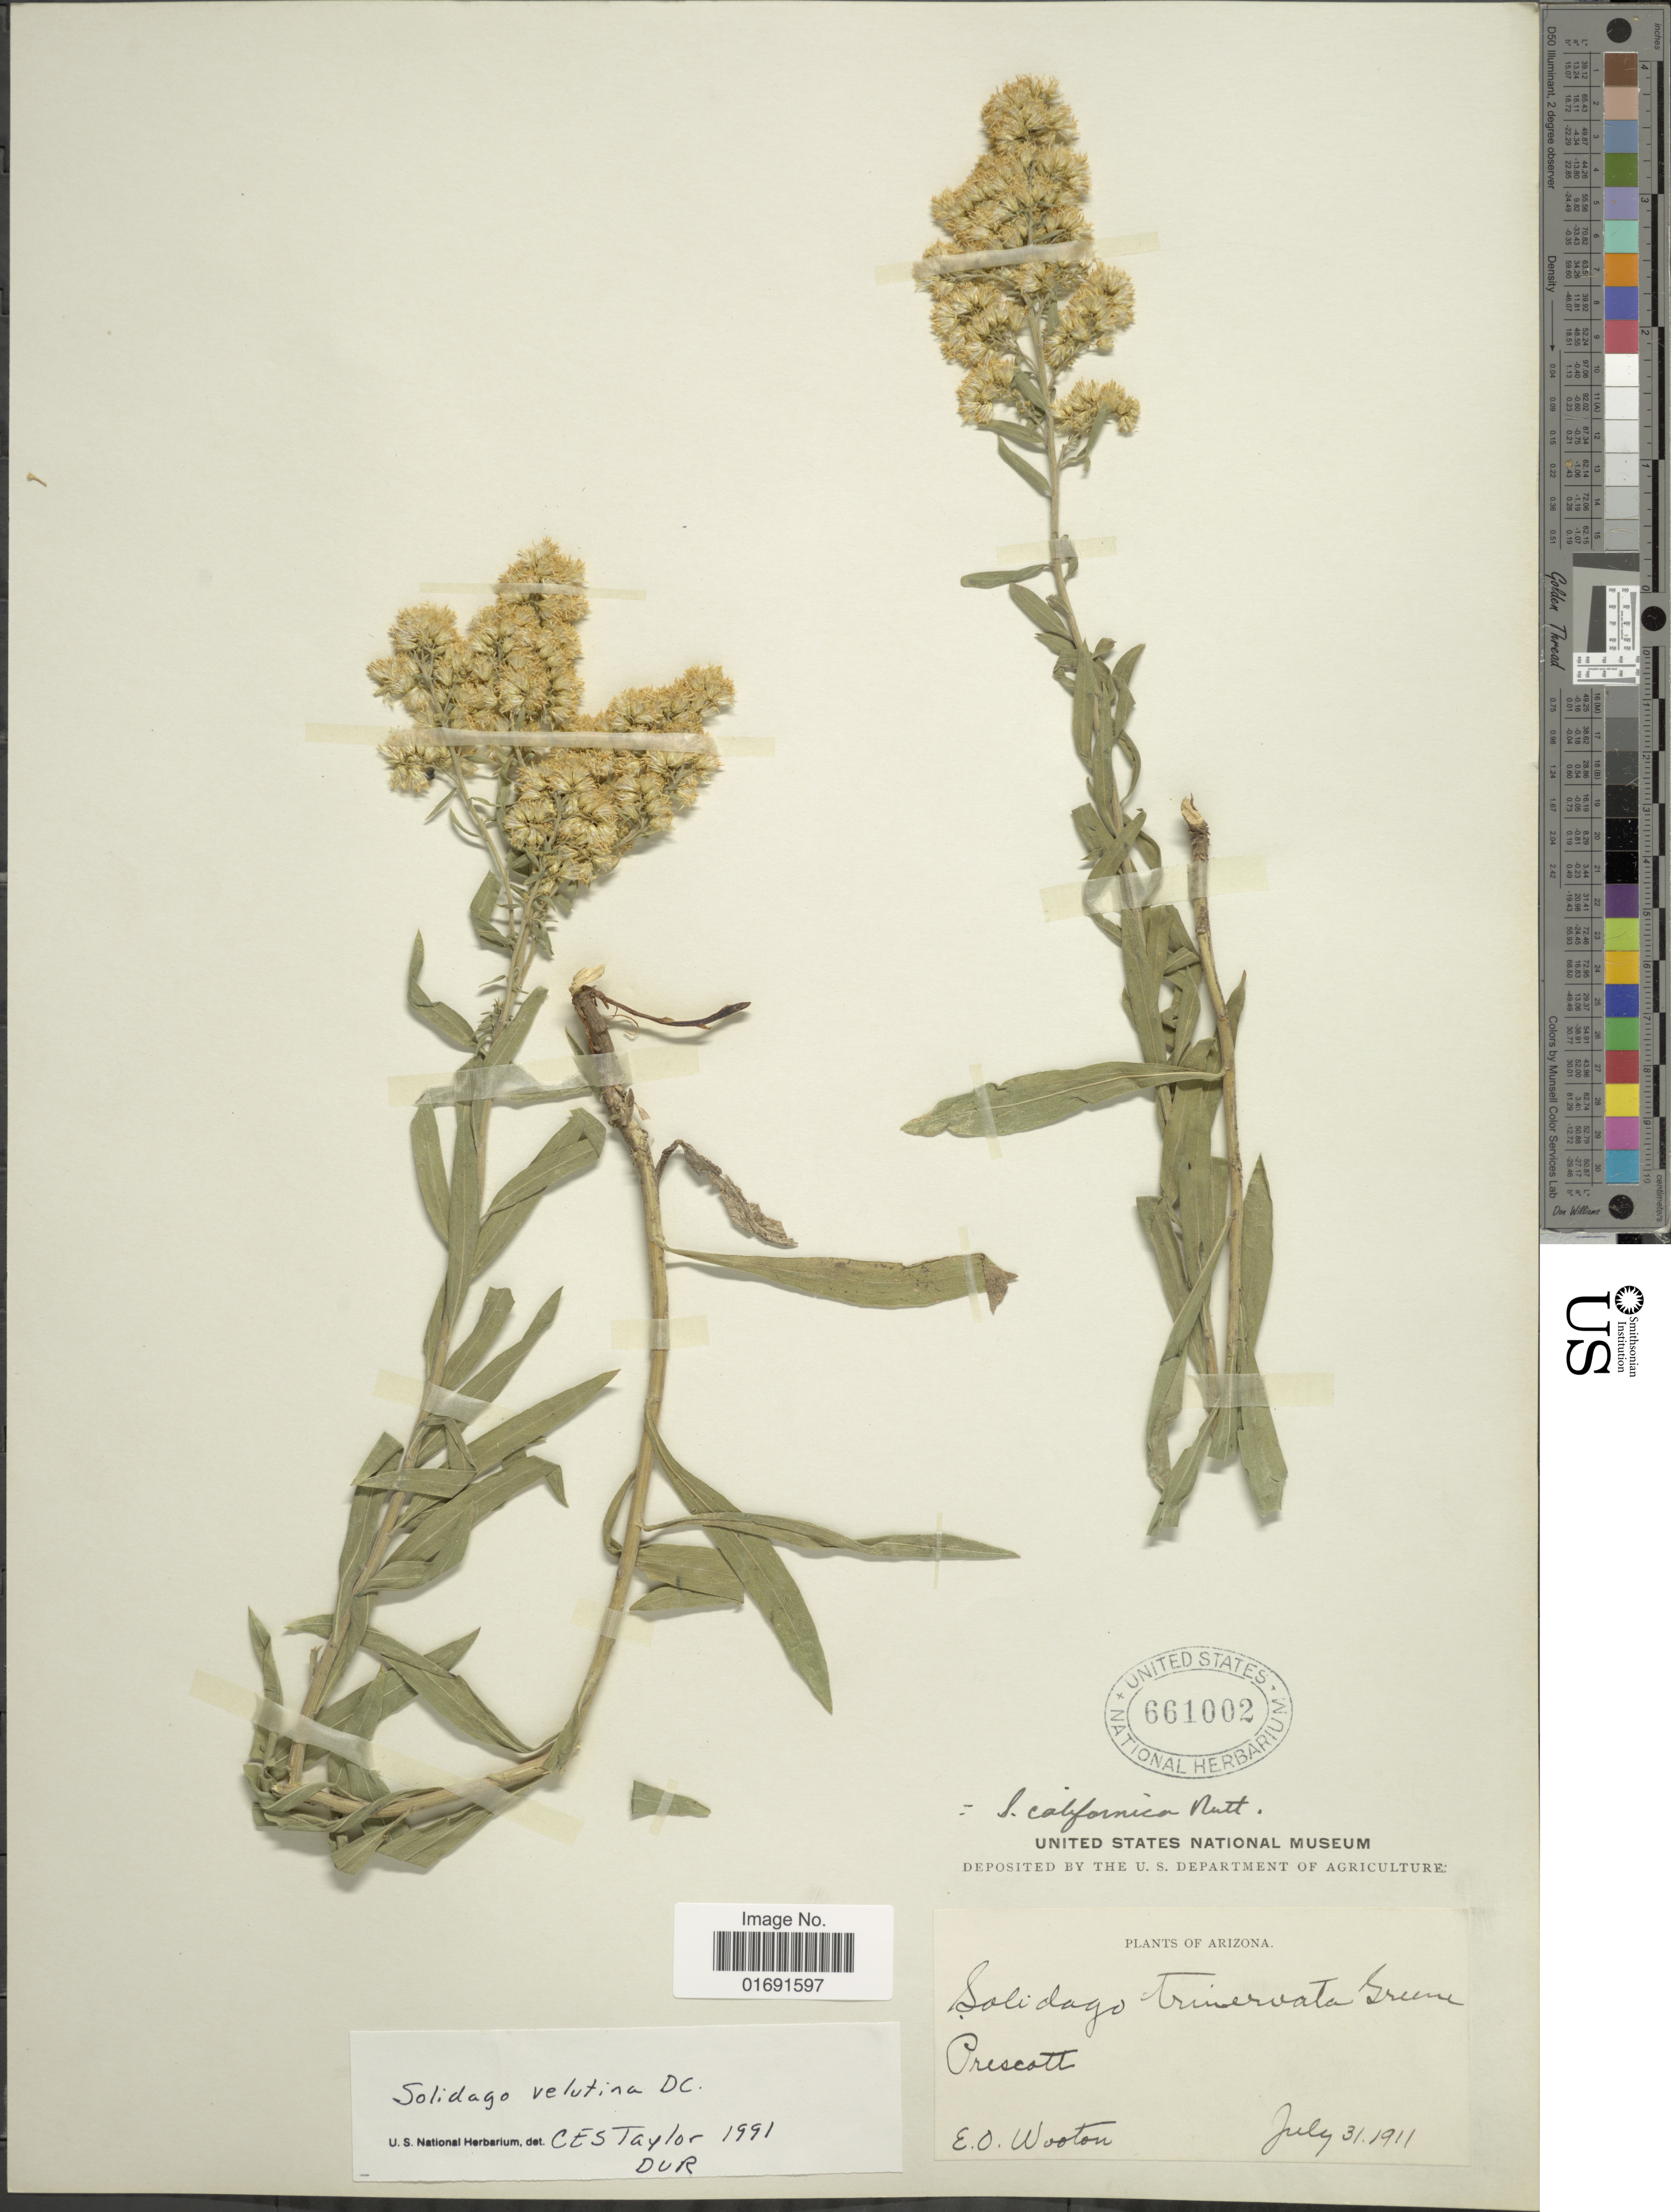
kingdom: Plantae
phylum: Tracheophyta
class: Magnoliopsida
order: Asterales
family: Asteraceae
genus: Solidago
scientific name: Solidago velutina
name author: DC.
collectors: E. O. Wooton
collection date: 1911-07-31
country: United States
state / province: Arizona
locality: Prescott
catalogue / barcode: US 661002